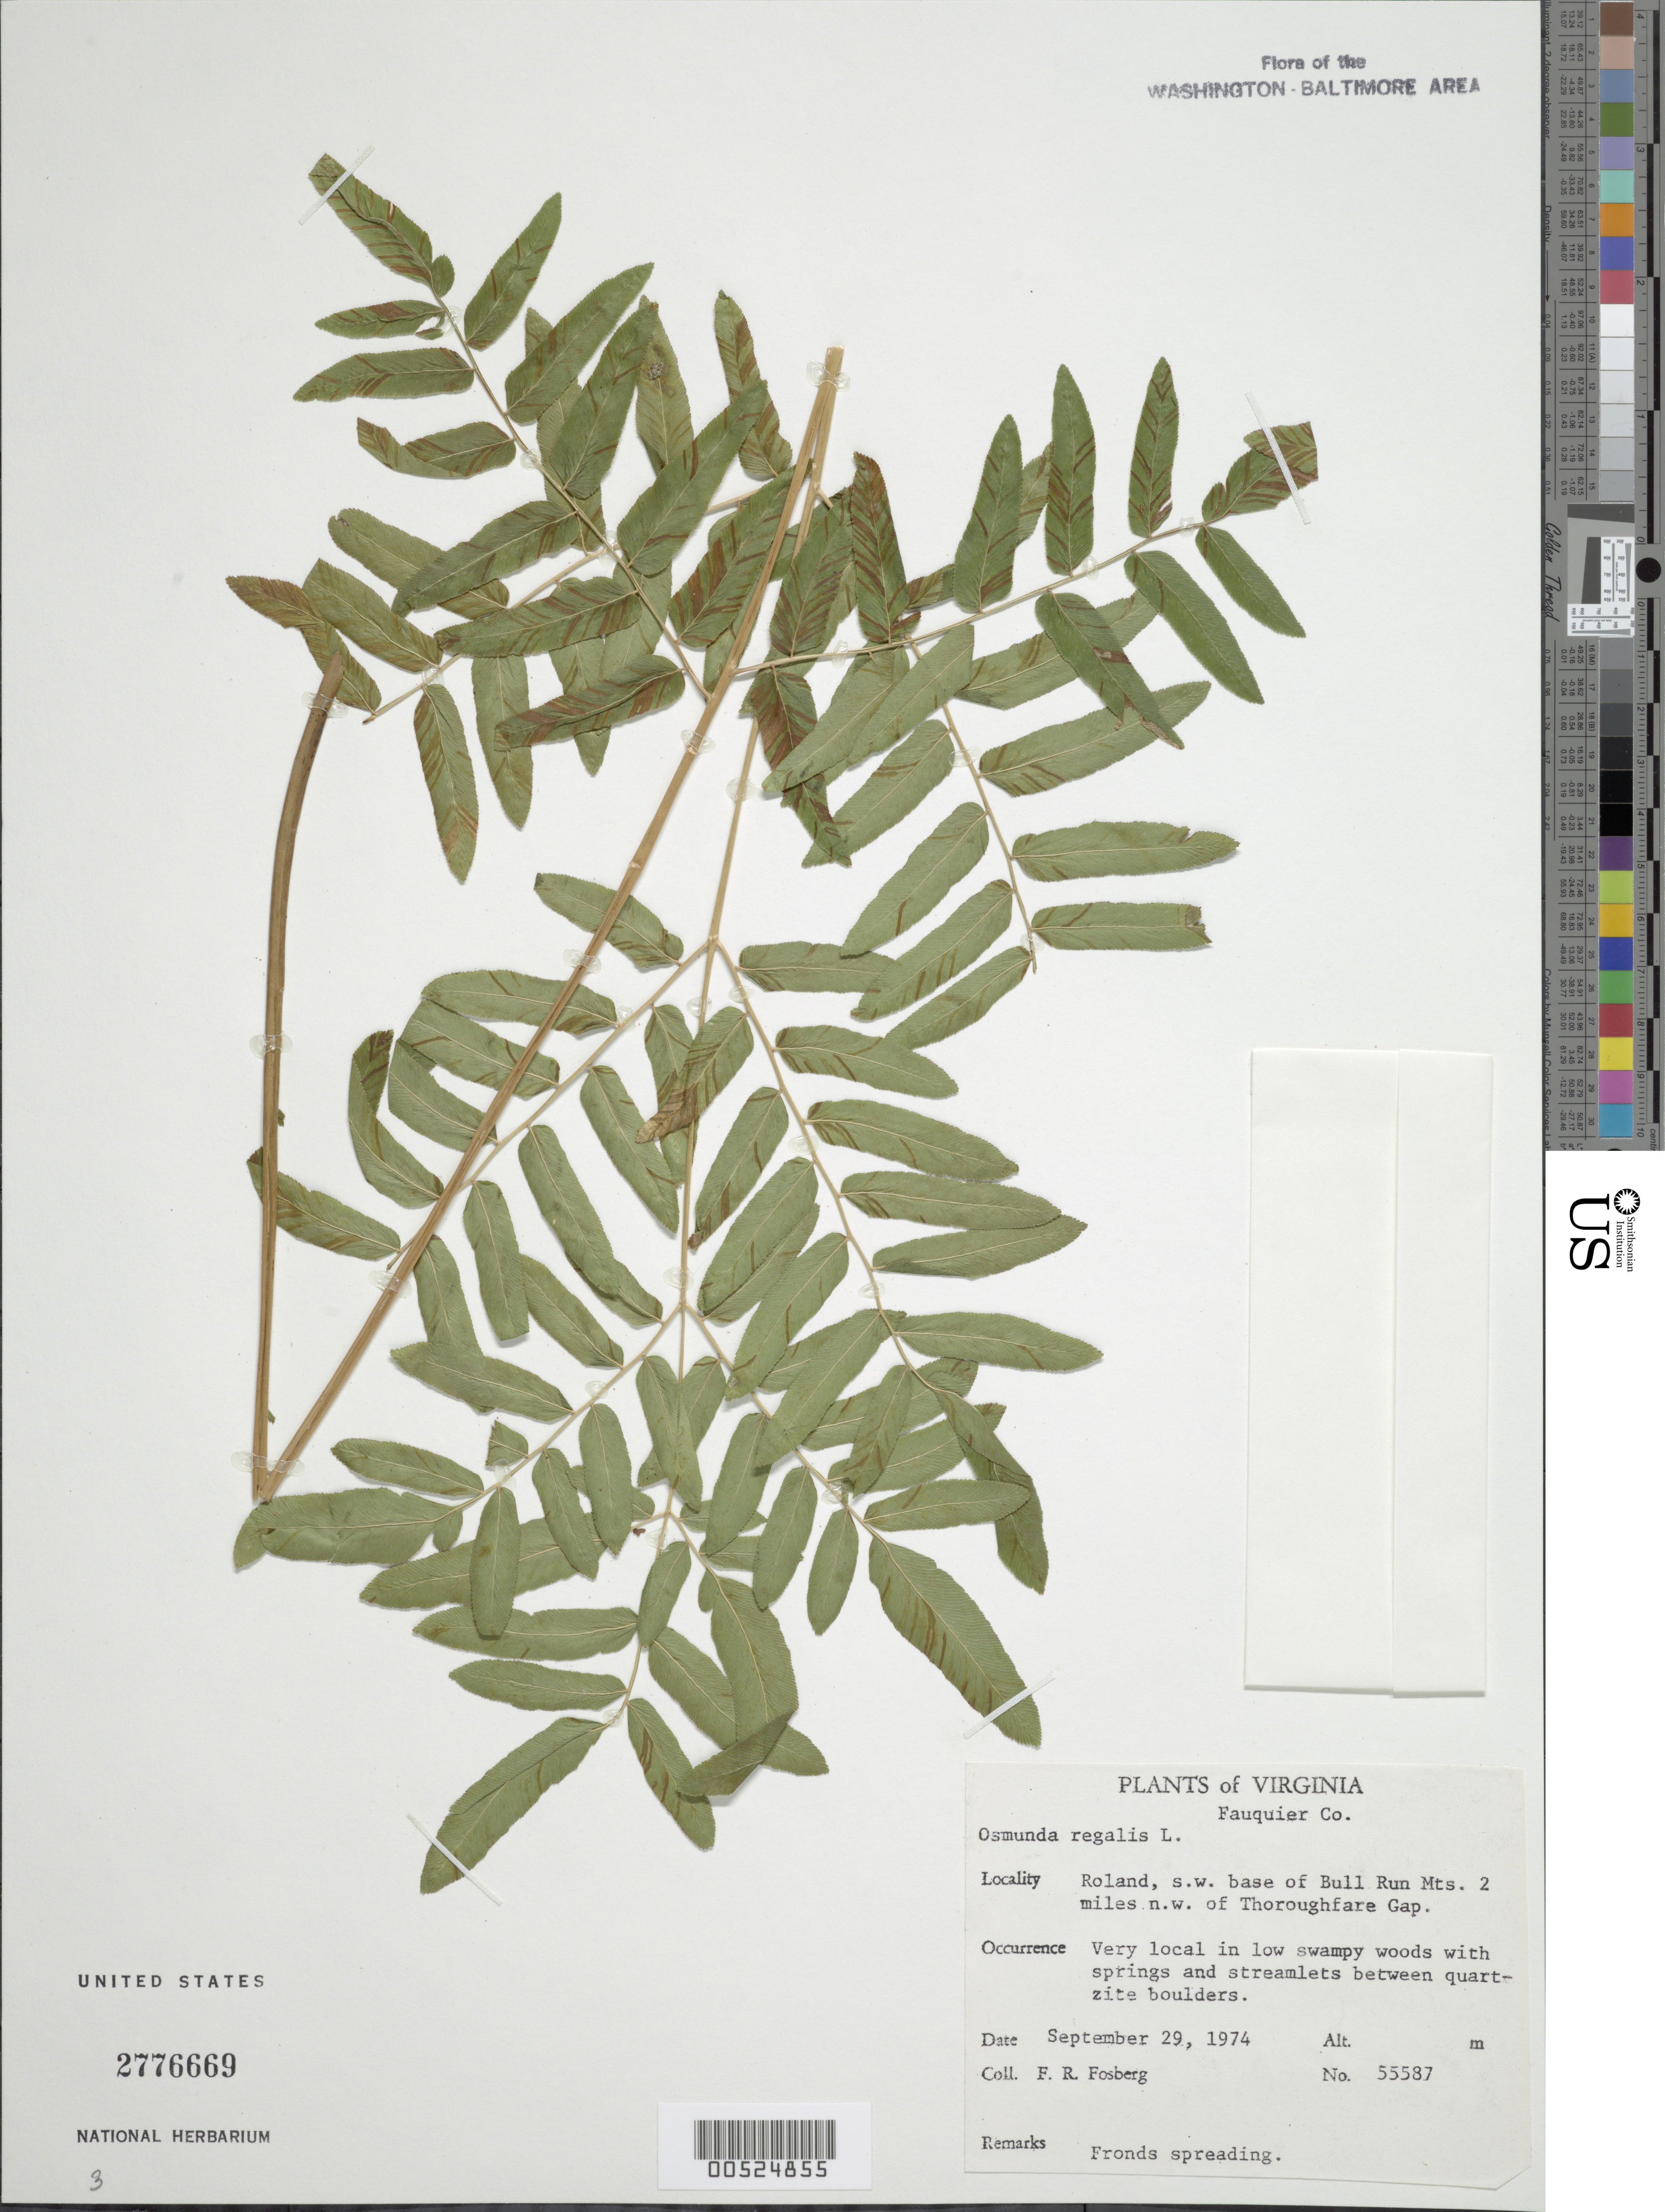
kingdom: Plantae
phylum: Tracheophyta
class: Polypodiopsida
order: Osmundales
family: Osmundaceae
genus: Osmunda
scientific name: Osmunda regalis var. spectabilis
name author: (Willd.) A. Gray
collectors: F. R. Fosberg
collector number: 55587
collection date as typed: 29 Sep 1974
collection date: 1974-09-29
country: United States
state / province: Virginia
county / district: Fauquier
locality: Roland, SSW base of Bull Run Mt., 2 mi. NW of Thoroughfare Gap Bull Run Mountains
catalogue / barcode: US 2776669